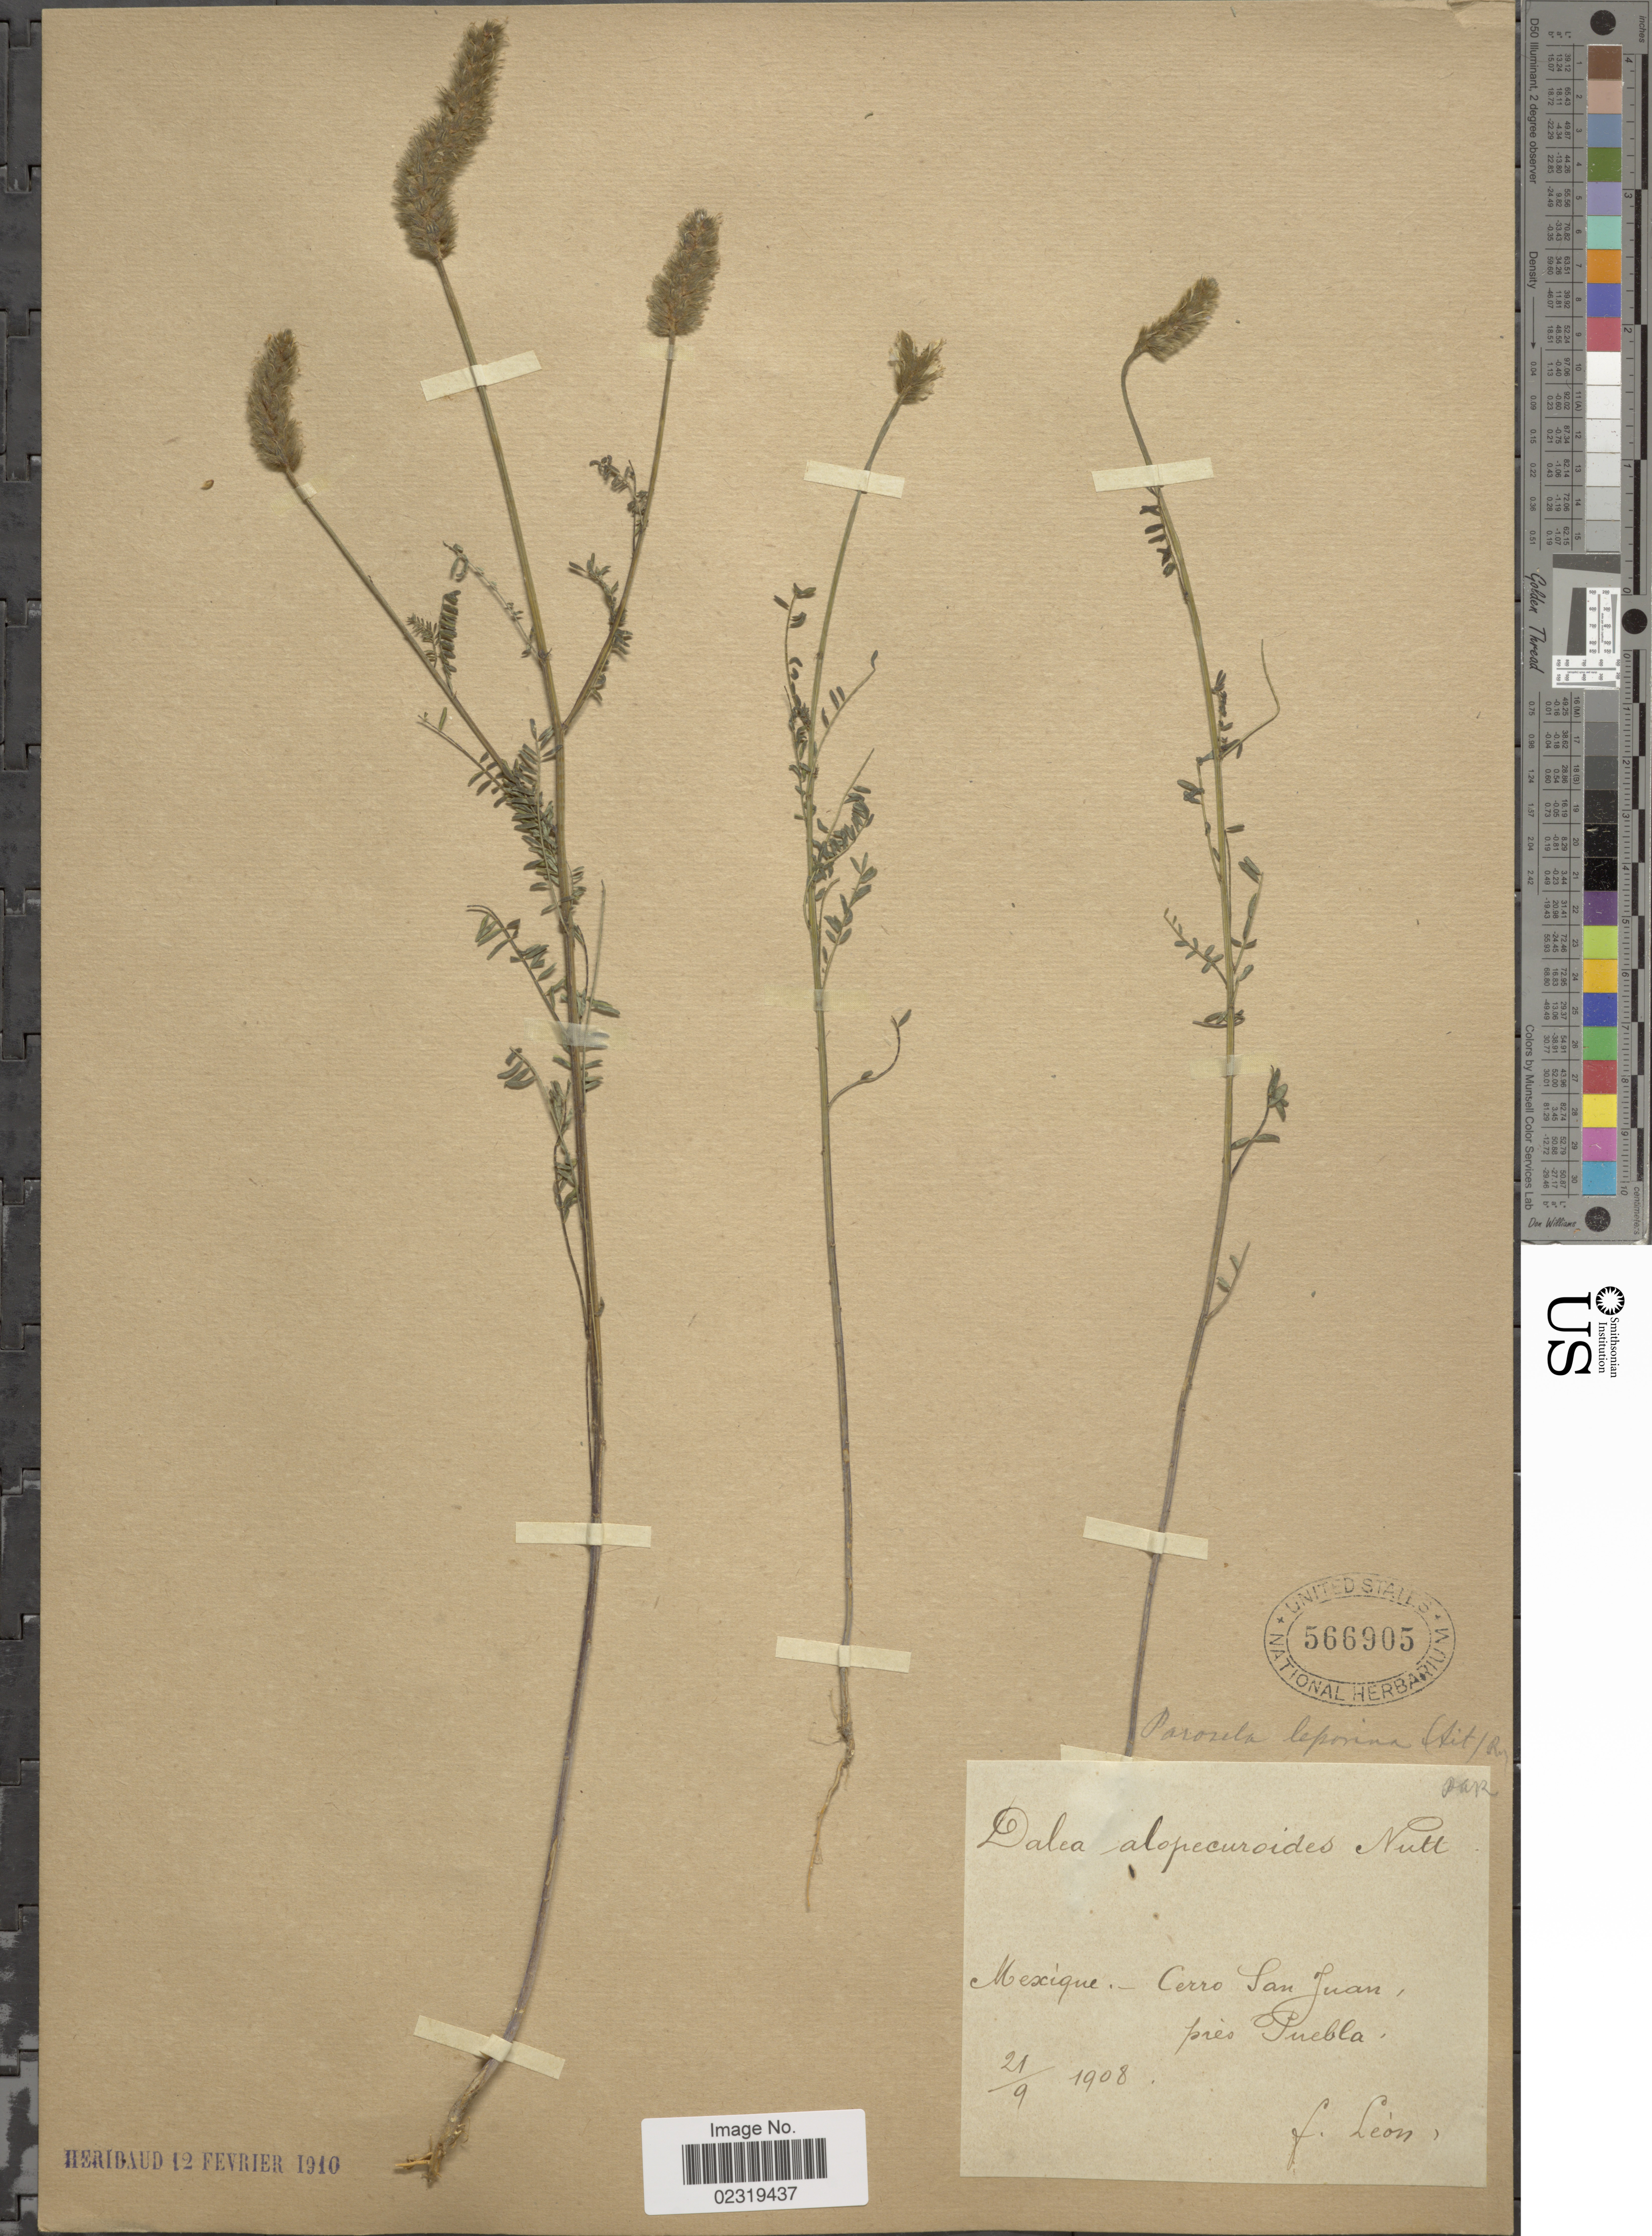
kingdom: Plantae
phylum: Tracheophyta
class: Magnoliopsida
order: Fabales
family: Fabaceae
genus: Dalea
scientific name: Dalea leporina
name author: (Aiton) Bullock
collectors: F. Leon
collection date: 1908-09-21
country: Mexico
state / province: Puebla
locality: Cerro San Juan, prés Puebla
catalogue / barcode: US 566905